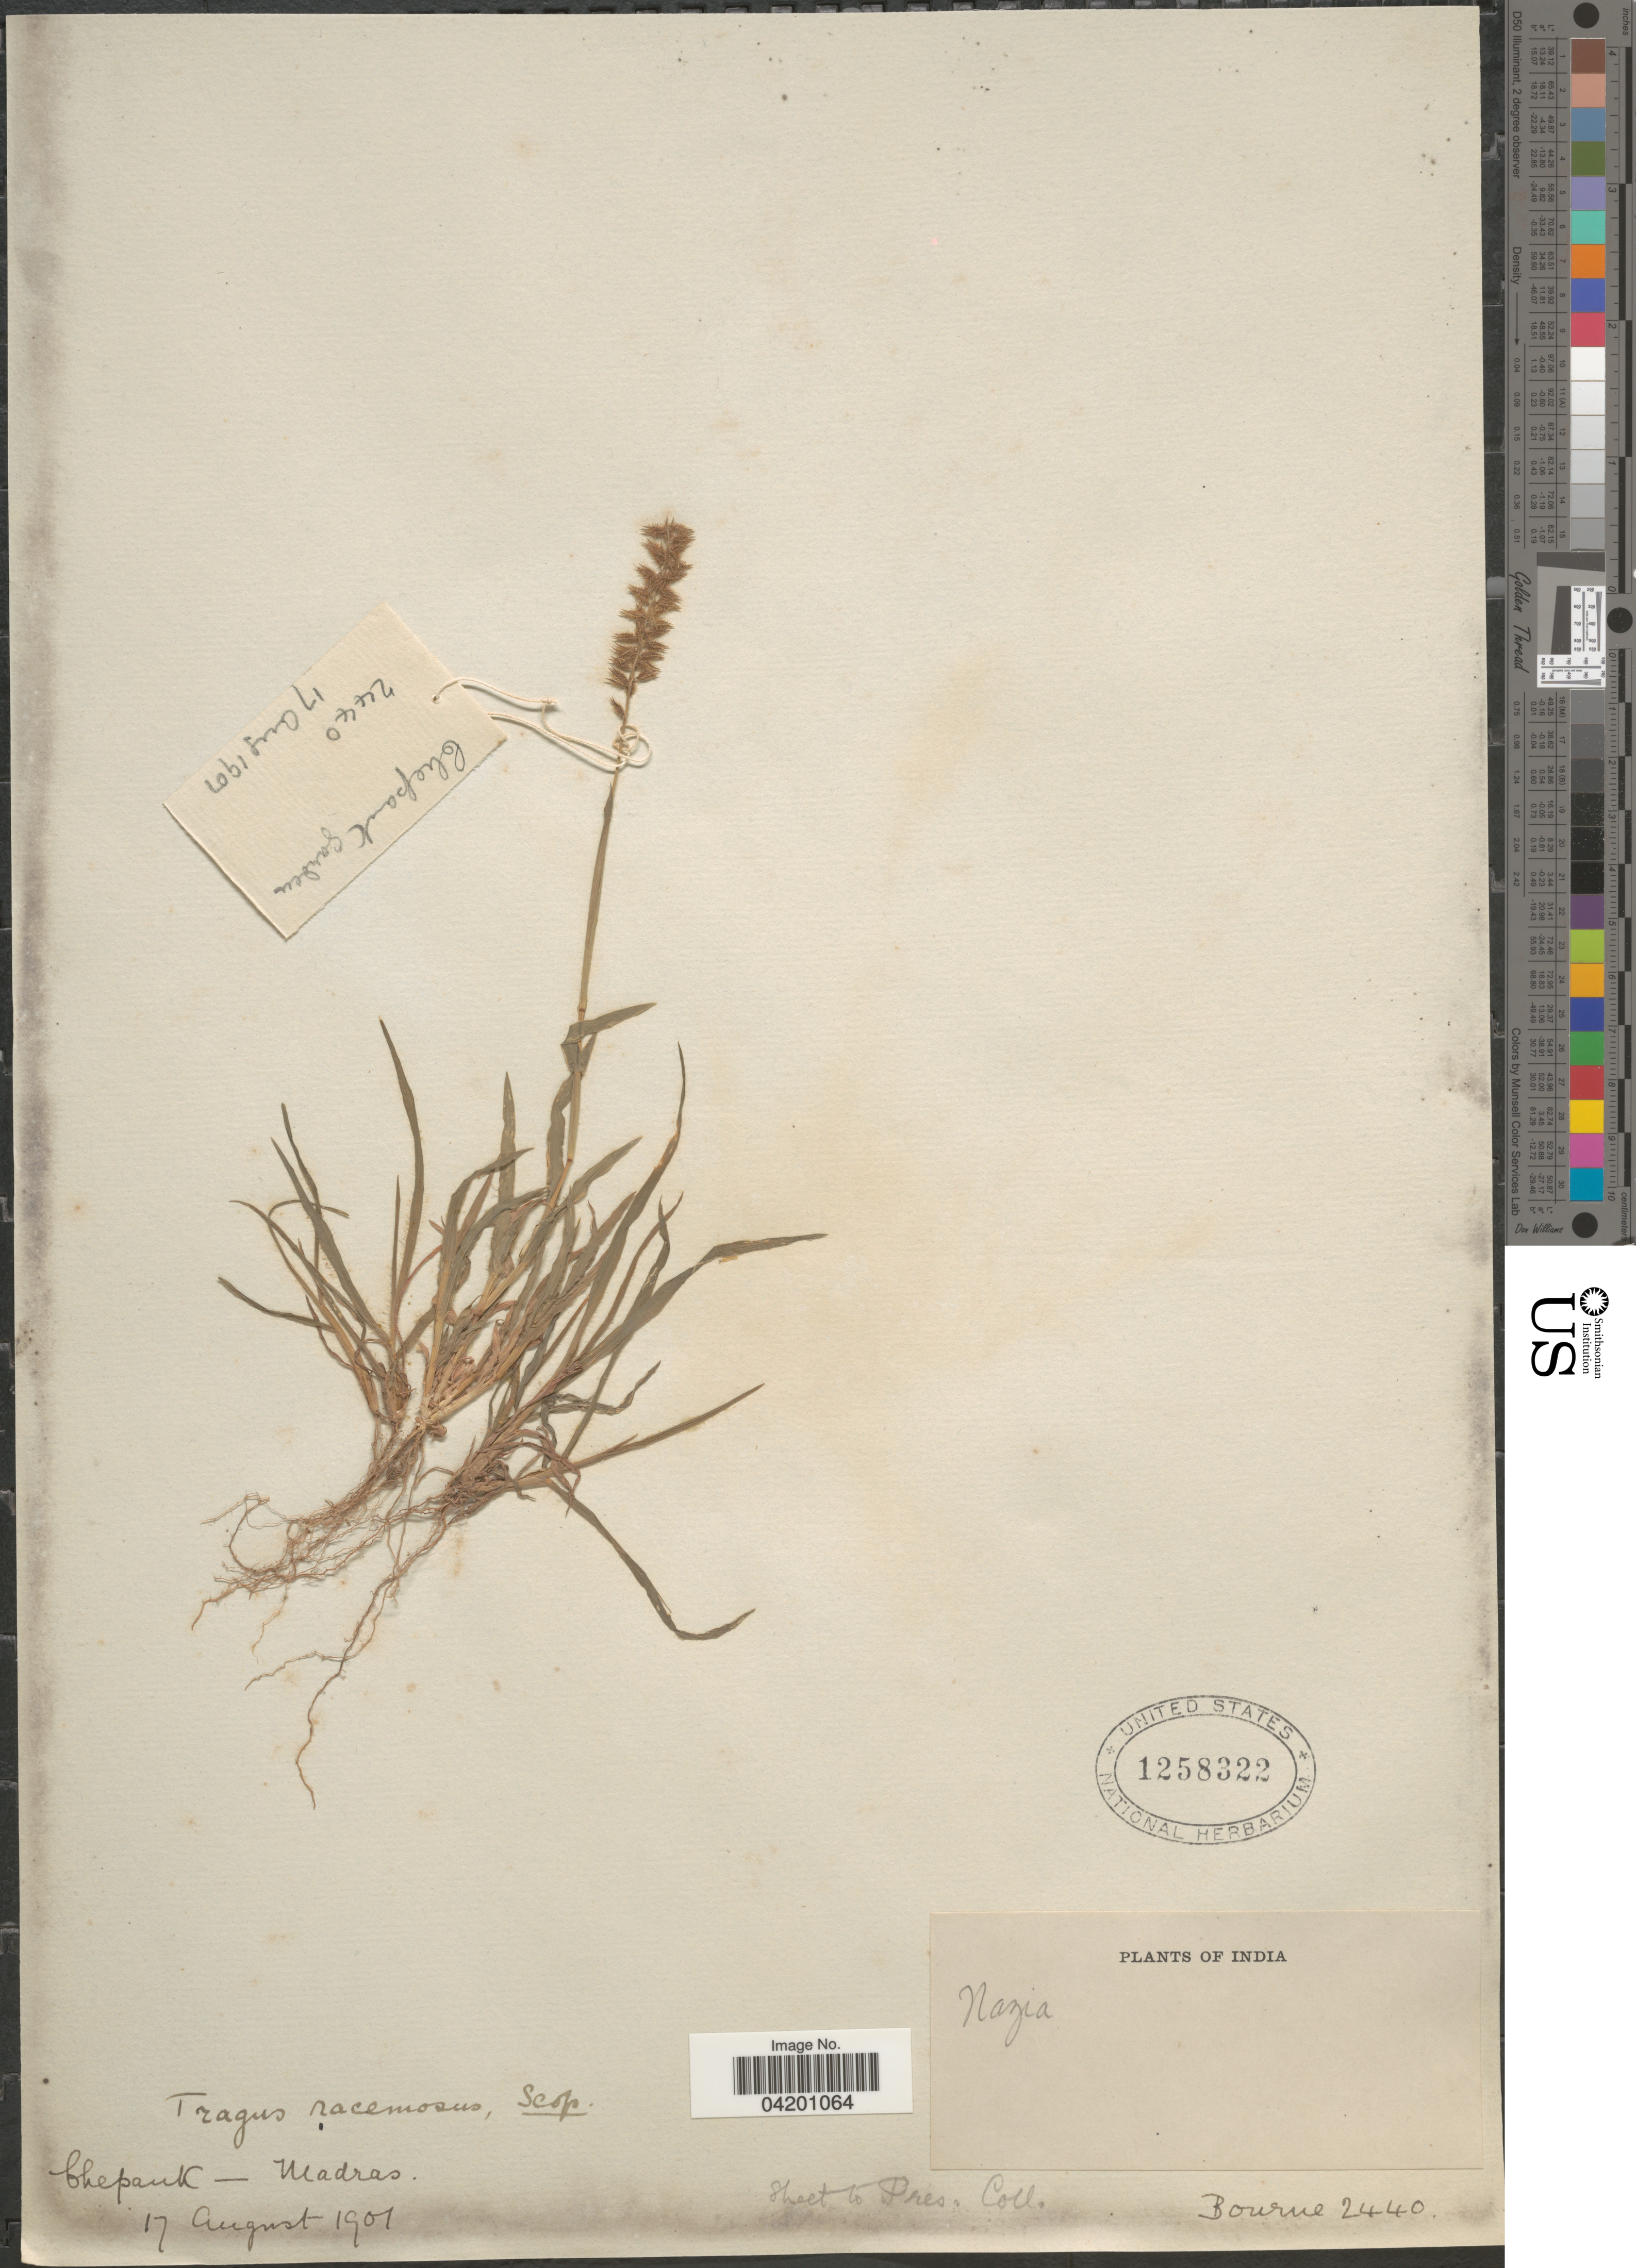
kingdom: Plantae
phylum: Tracheophyta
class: Liliopsida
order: Poales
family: Poaceae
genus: Tragus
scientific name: Tragus racemosus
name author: (L.) All.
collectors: -- Bourne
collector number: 2440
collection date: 1901-08-17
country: India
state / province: Tamil Nadu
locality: Chepauk - Madras.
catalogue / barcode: US 1258322